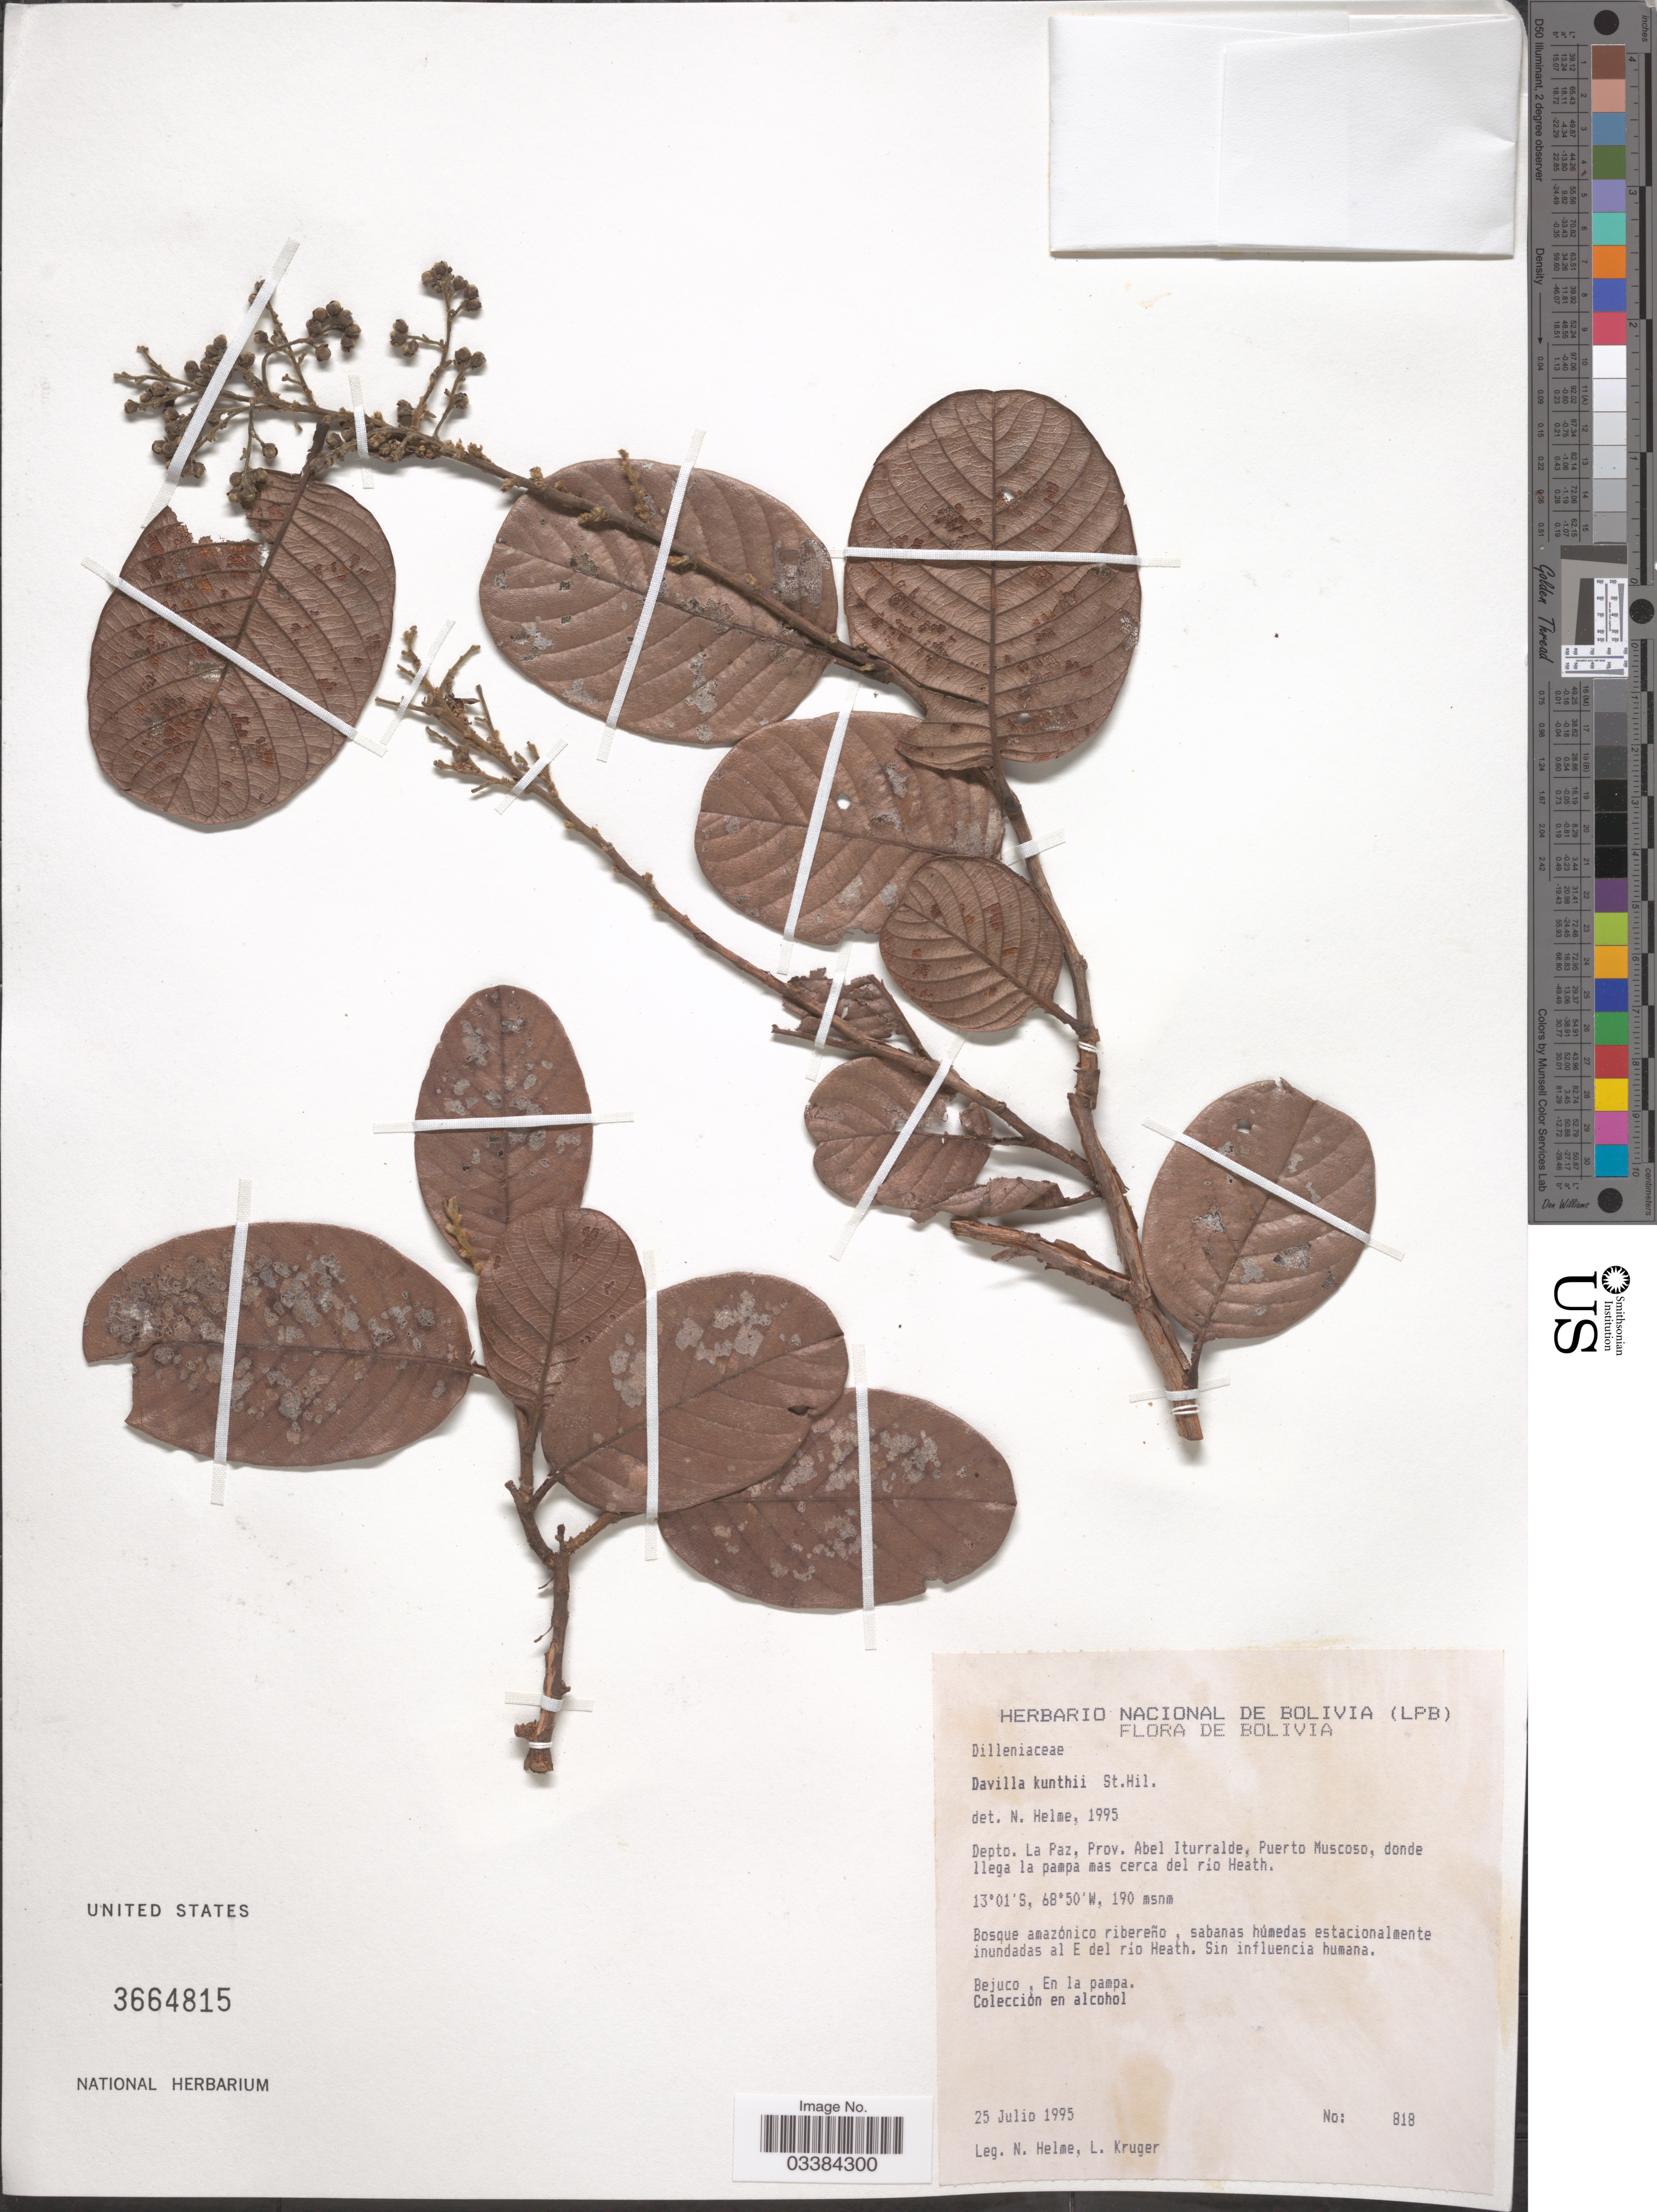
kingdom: Plantae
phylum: Tracheophyta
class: Magnoliopsida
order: Dilleniales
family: Dilleniaceae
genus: Davilla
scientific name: Davilla kunthii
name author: A. St.-Hil.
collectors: N. Helme & L. Kruger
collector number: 818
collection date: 1995-07-25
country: Bolivia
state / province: La Paz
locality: Depto. La Paz, Prov. Abel Iturralde, Puerto Muscoso, donde llega la pampa mas cerca del río Heath. Sabanas húmedas estacionalmente inundadas al E del río Heath.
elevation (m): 190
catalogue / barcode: US 3664815